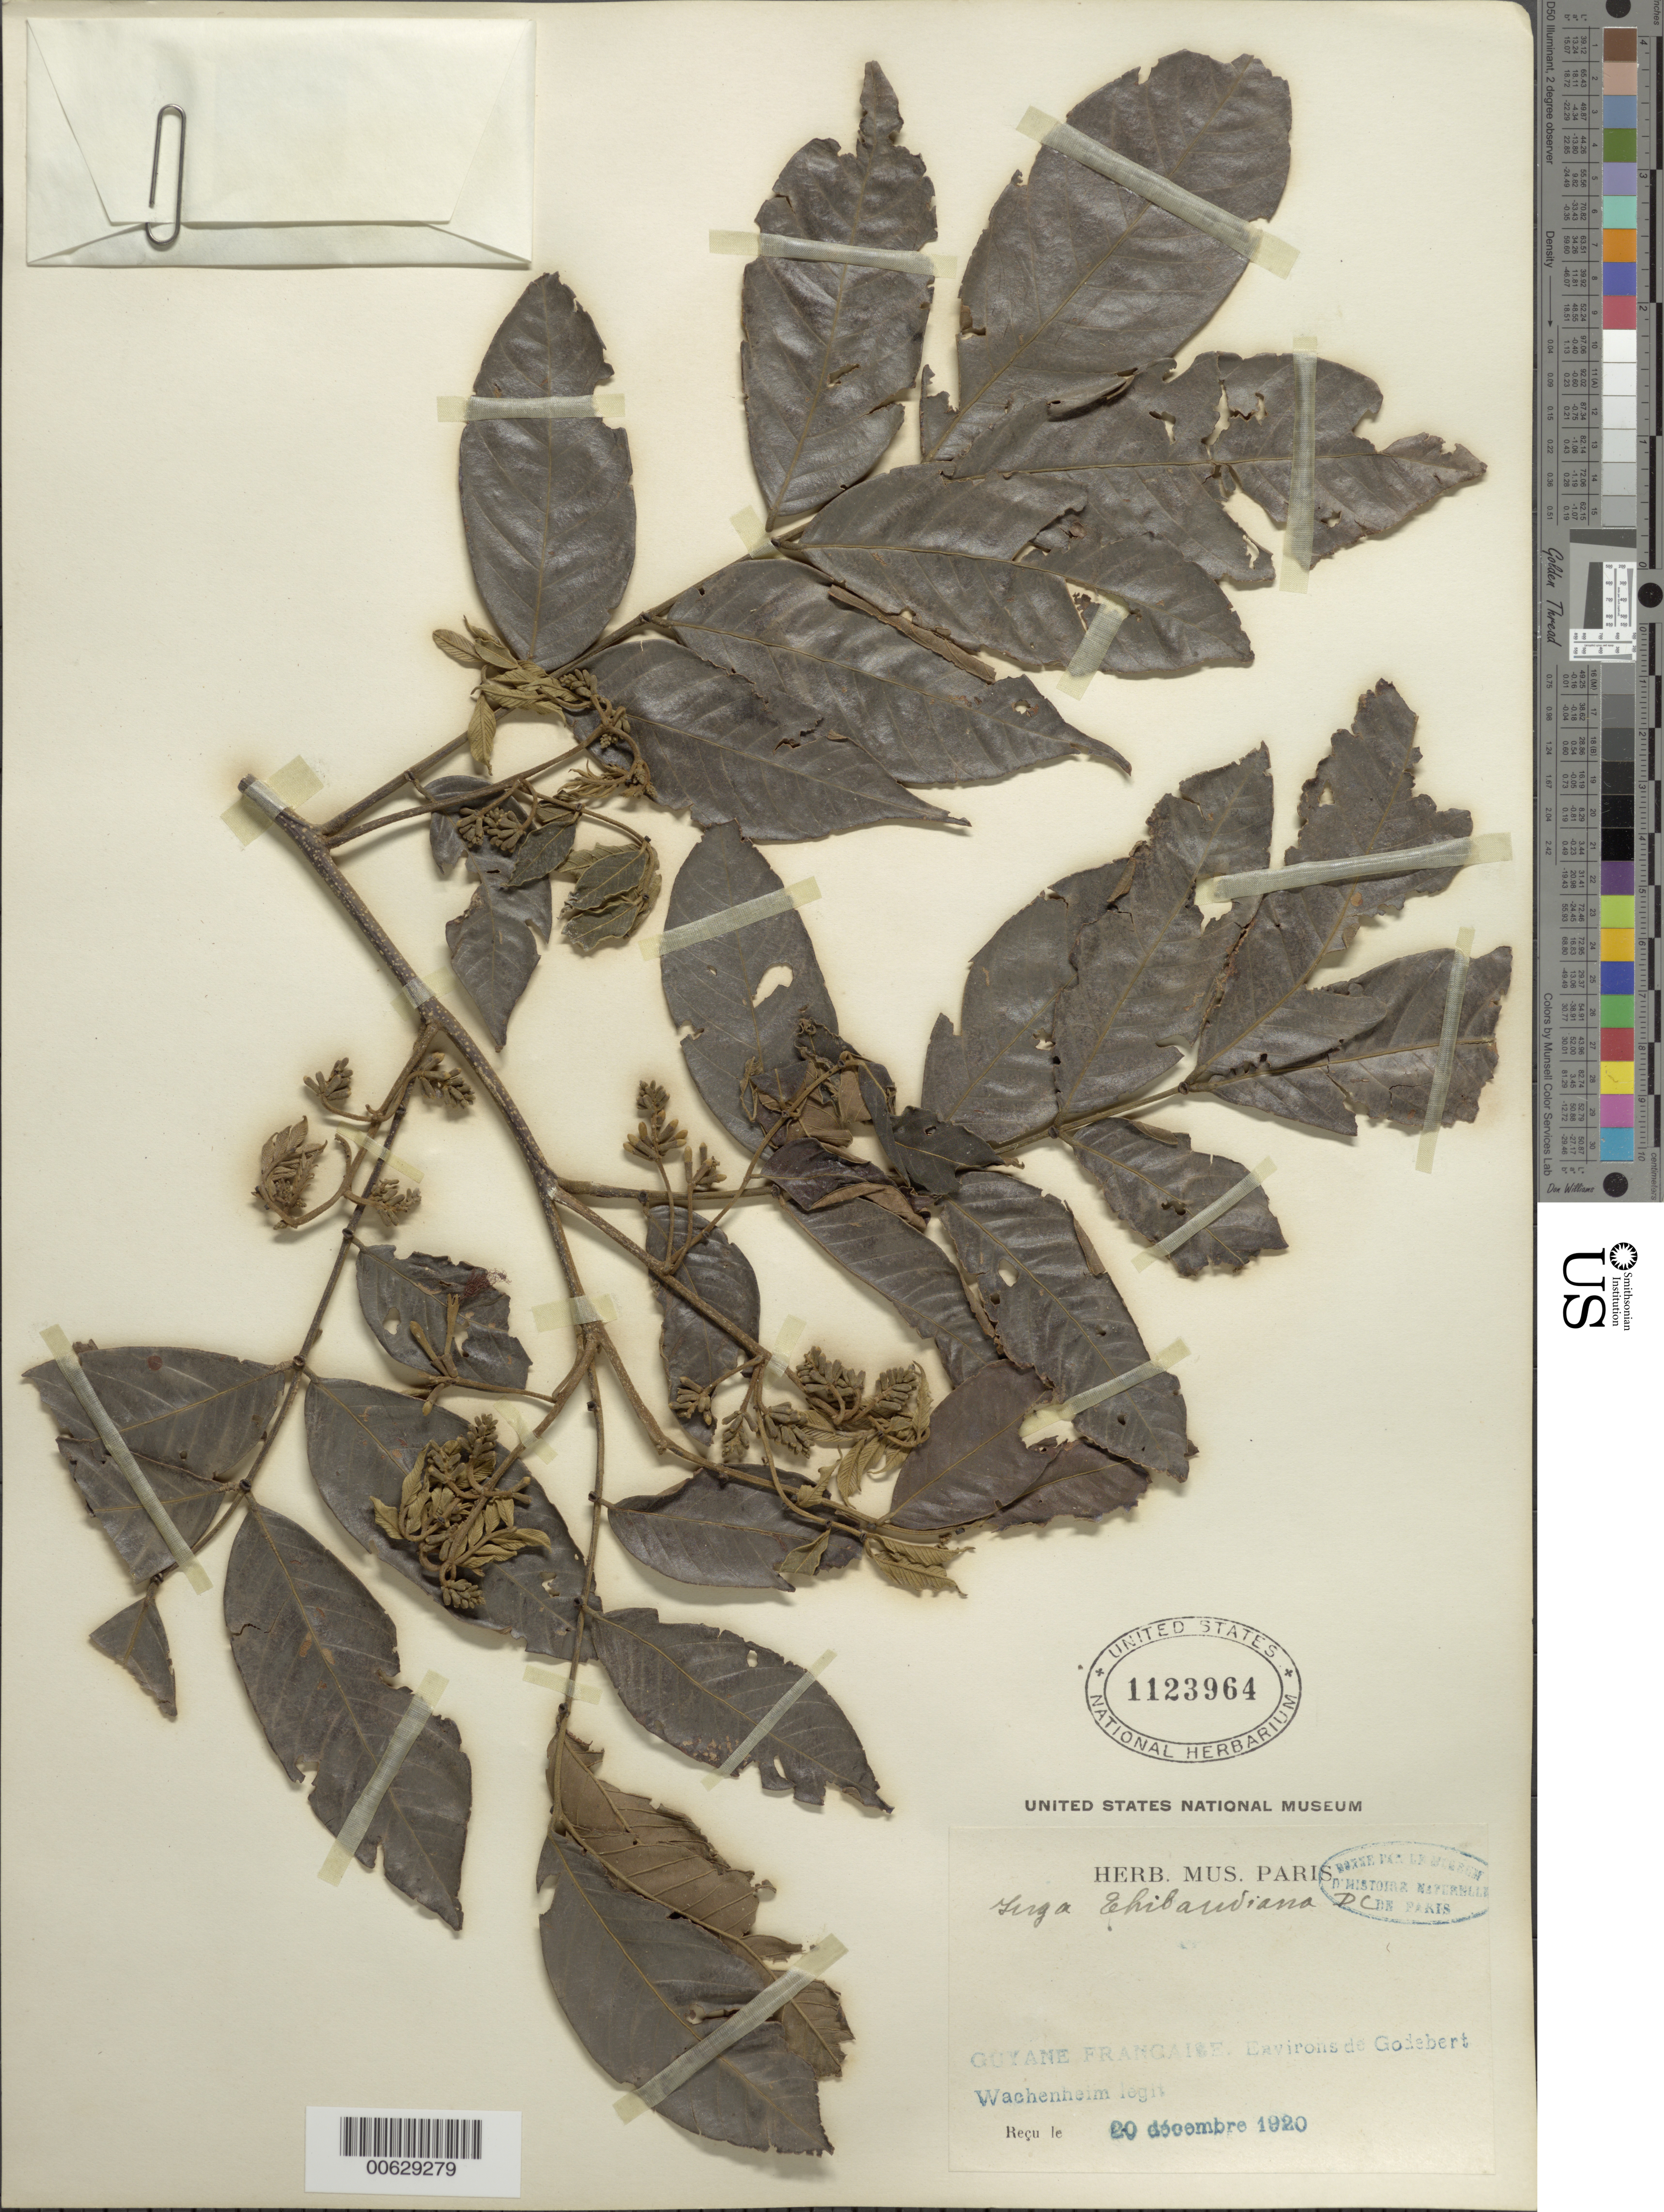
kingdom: Plantae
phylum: Tracheophyta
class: Magnoliopsida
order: Fabales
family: Fabaceae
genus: Inga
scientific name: Inga thibaudiana subsp. thibaudiana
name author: DC.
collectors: G. Wachenheim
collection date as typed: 20-Dec-20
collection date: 1920-12-20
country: French Guiana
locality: Godebert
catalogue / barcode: US 1123964